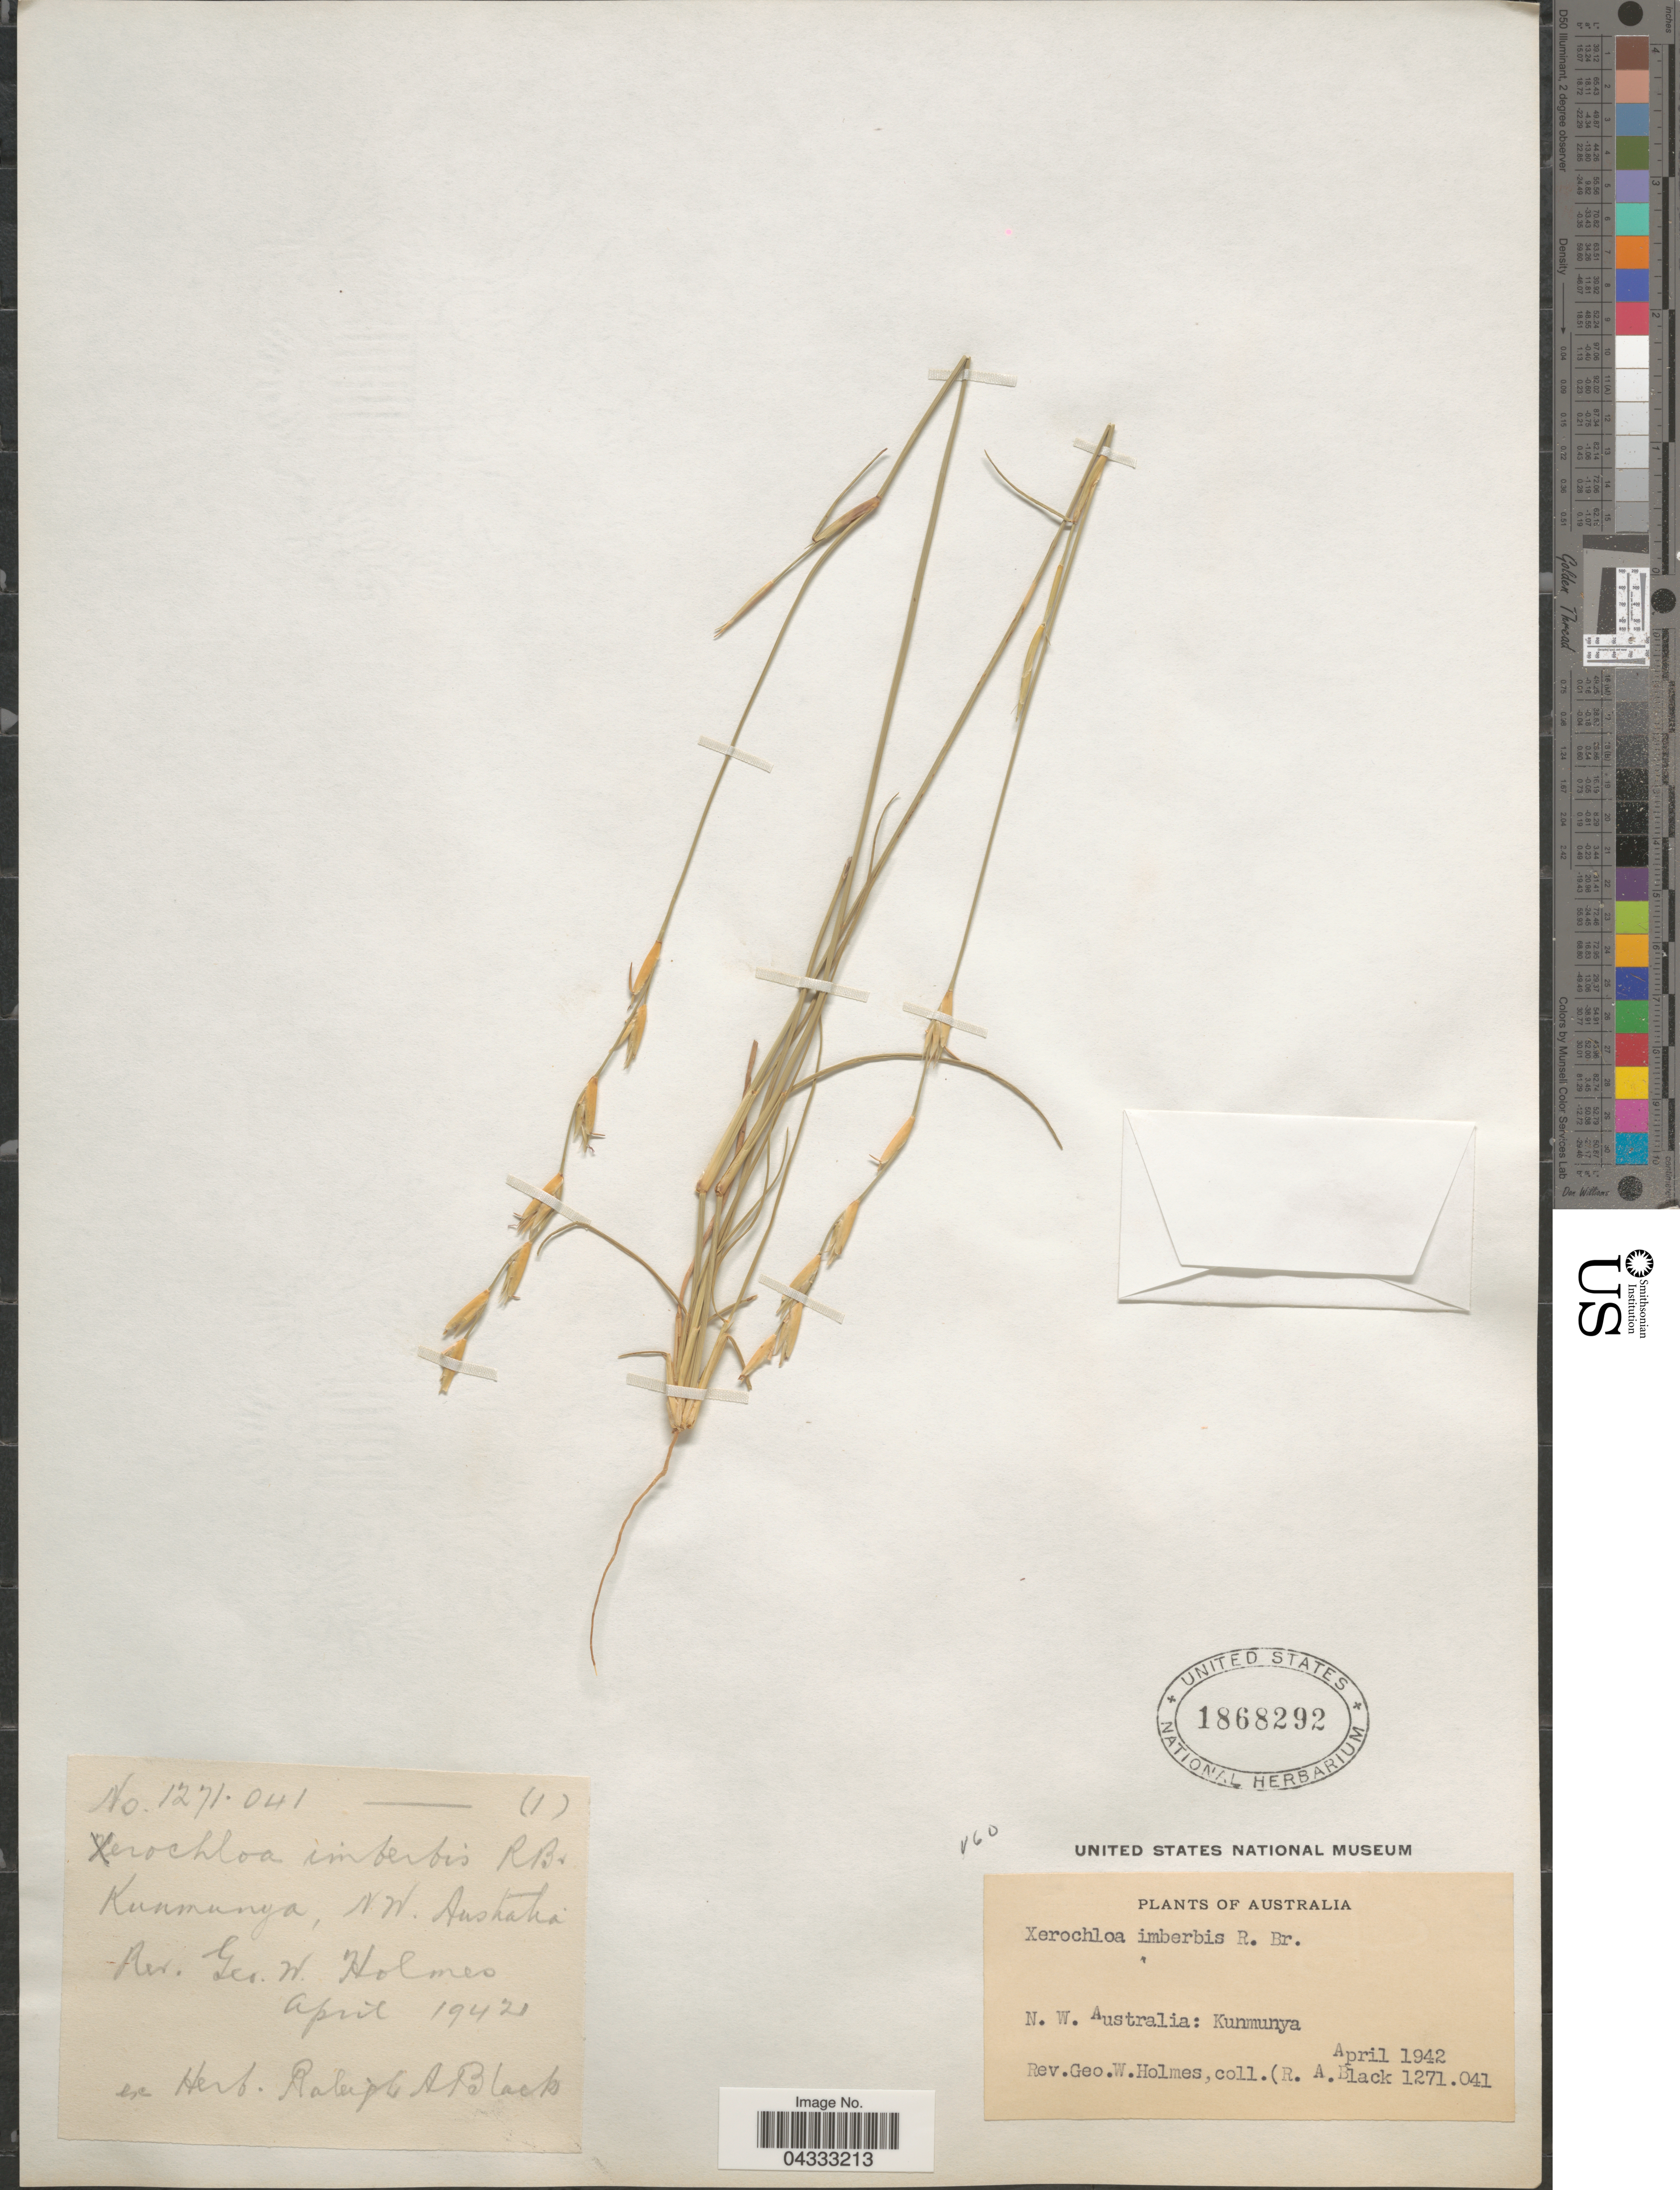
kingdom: Plantae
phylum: Tracheophyta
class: Liliopsida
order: Poales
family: Poaceae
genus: Xerochloa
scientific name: Xerochloa imberbis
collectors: G. Holmes & R. A. Black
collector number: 1271.041(1)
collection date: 1942-04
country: Australia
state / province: Western Australia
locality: N.W. Australia: Kunmunya.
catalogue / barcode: US 1868292